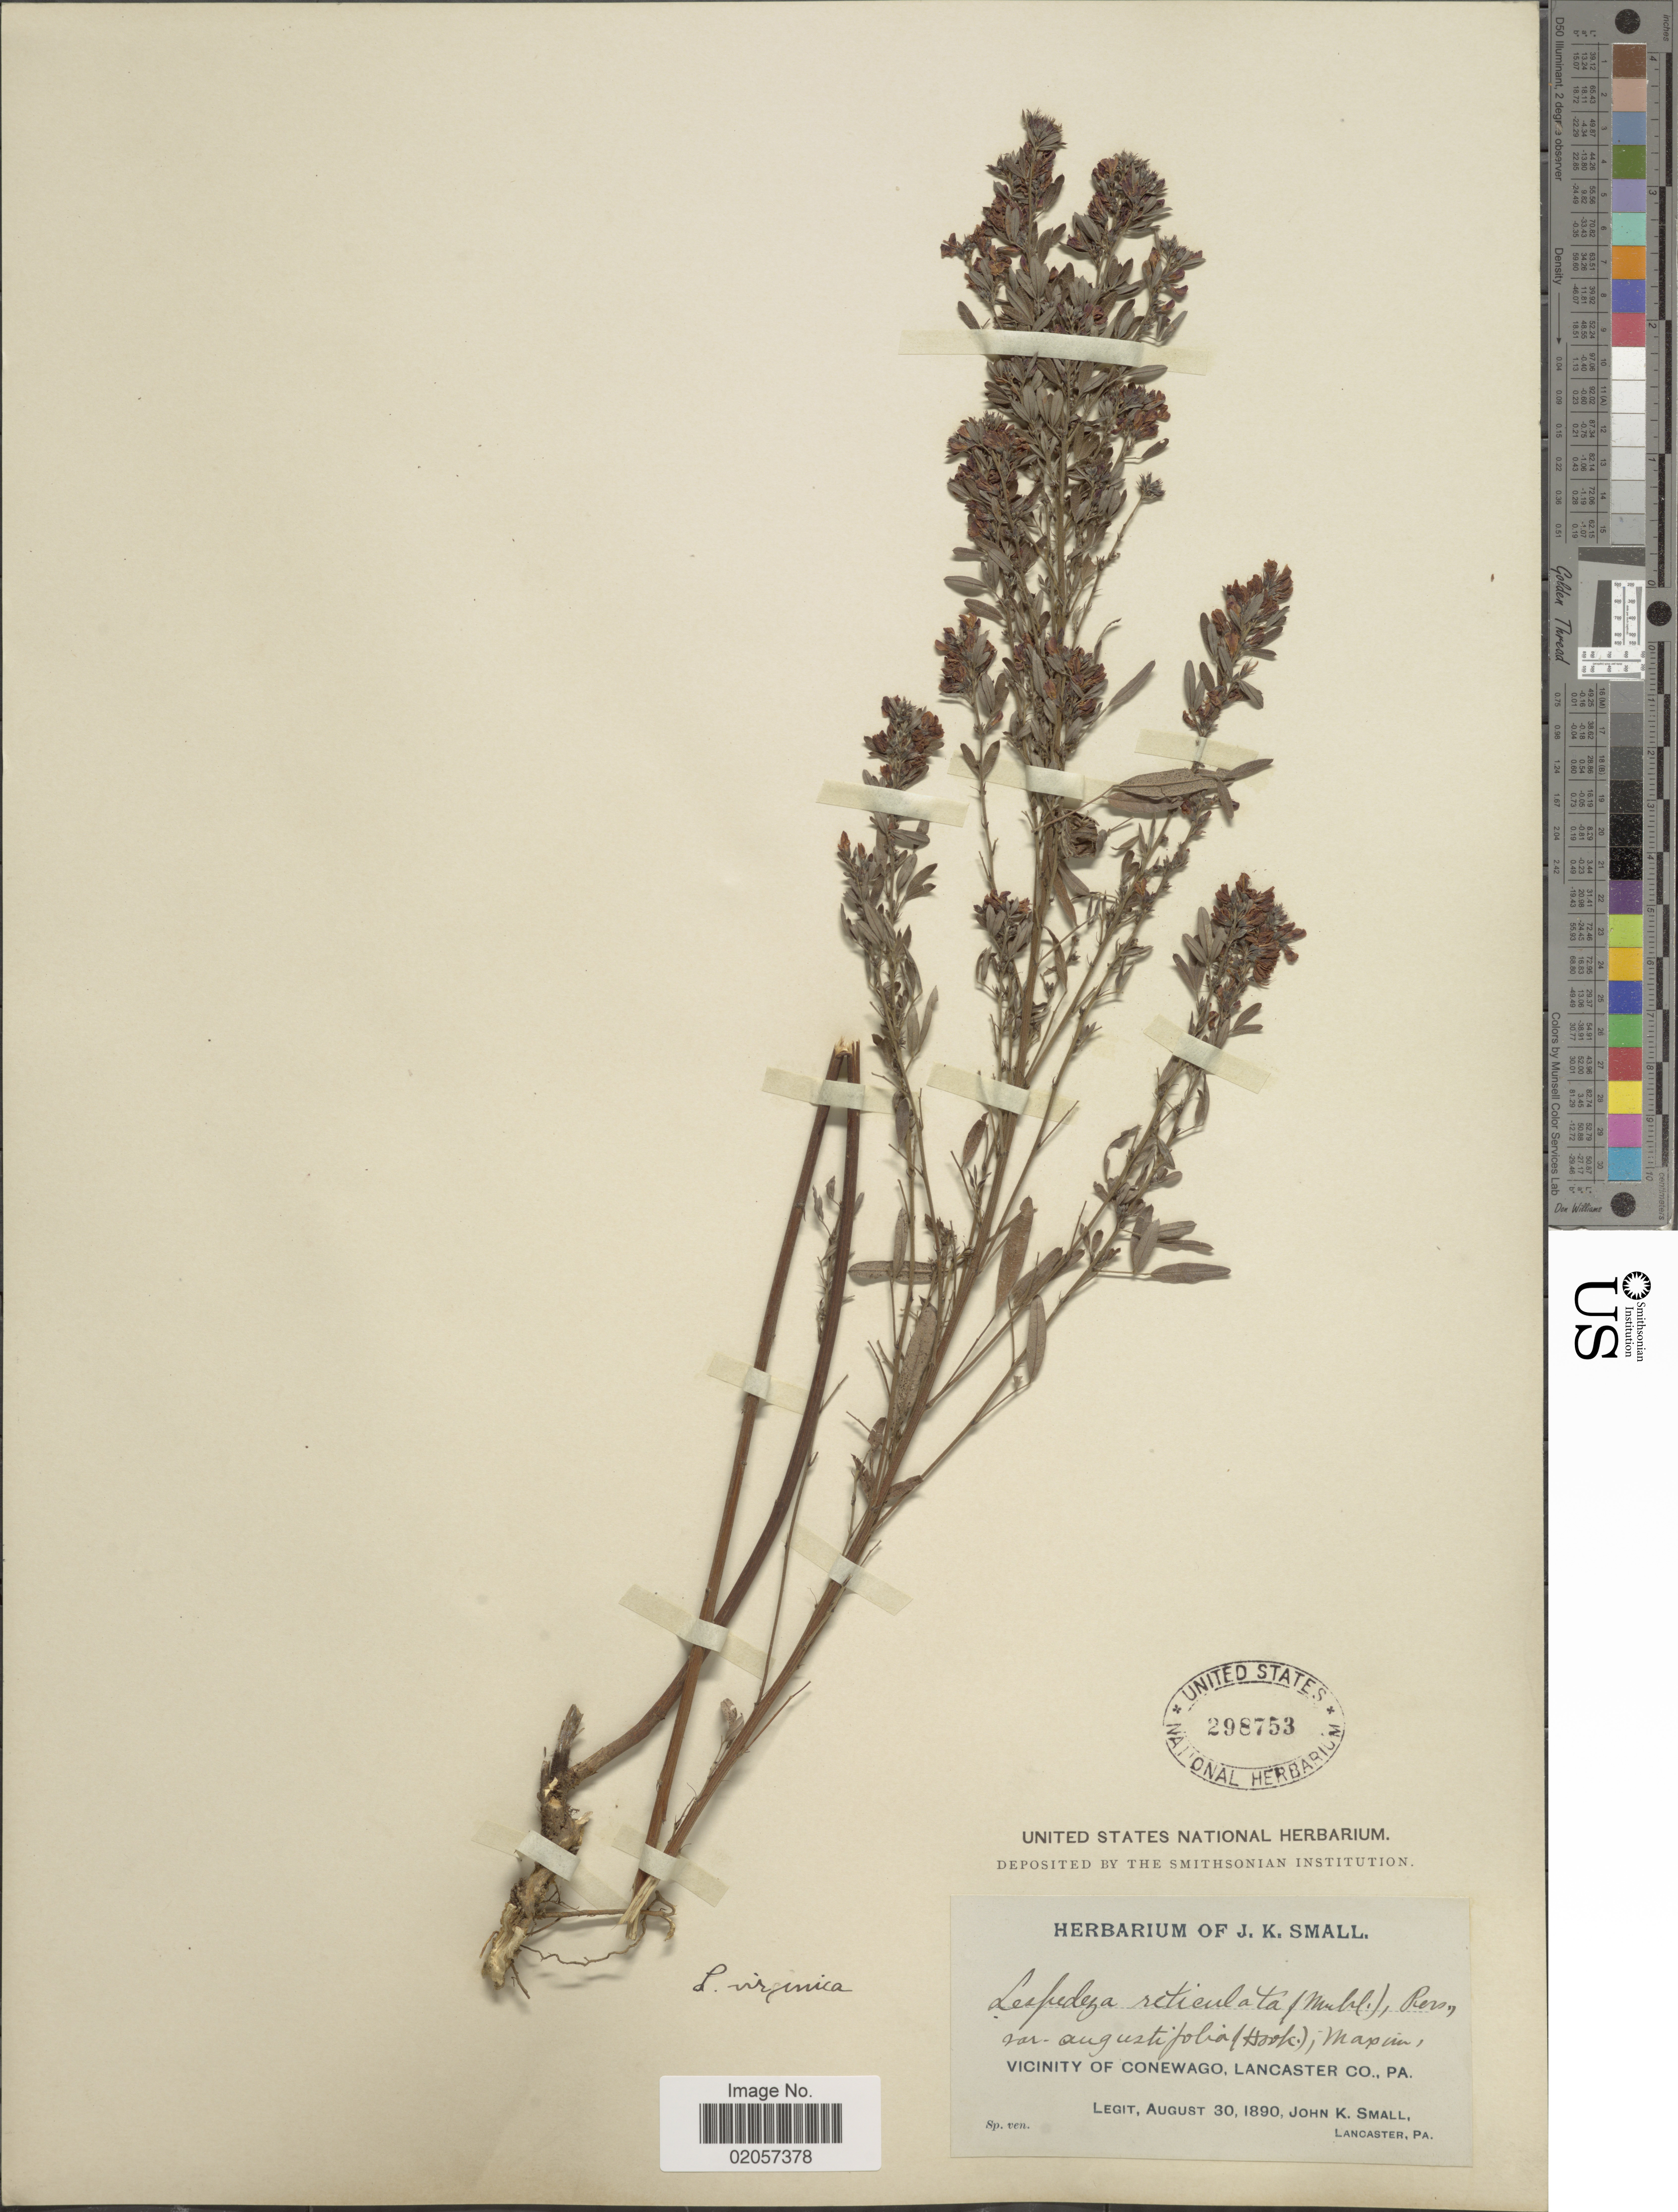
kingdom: Plantae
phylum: Tracheophyta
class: Magnoliopsida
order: Fabales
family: Fabaceae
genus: Lespedeza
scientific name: Lespedeza virginica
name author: (L.) Britton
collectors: J. K. Small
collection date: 1890-08-30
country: United States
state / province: Pennsylvania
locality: Vicinity of Conewago, Lancaster Co. Pa.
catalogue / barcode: US 298753